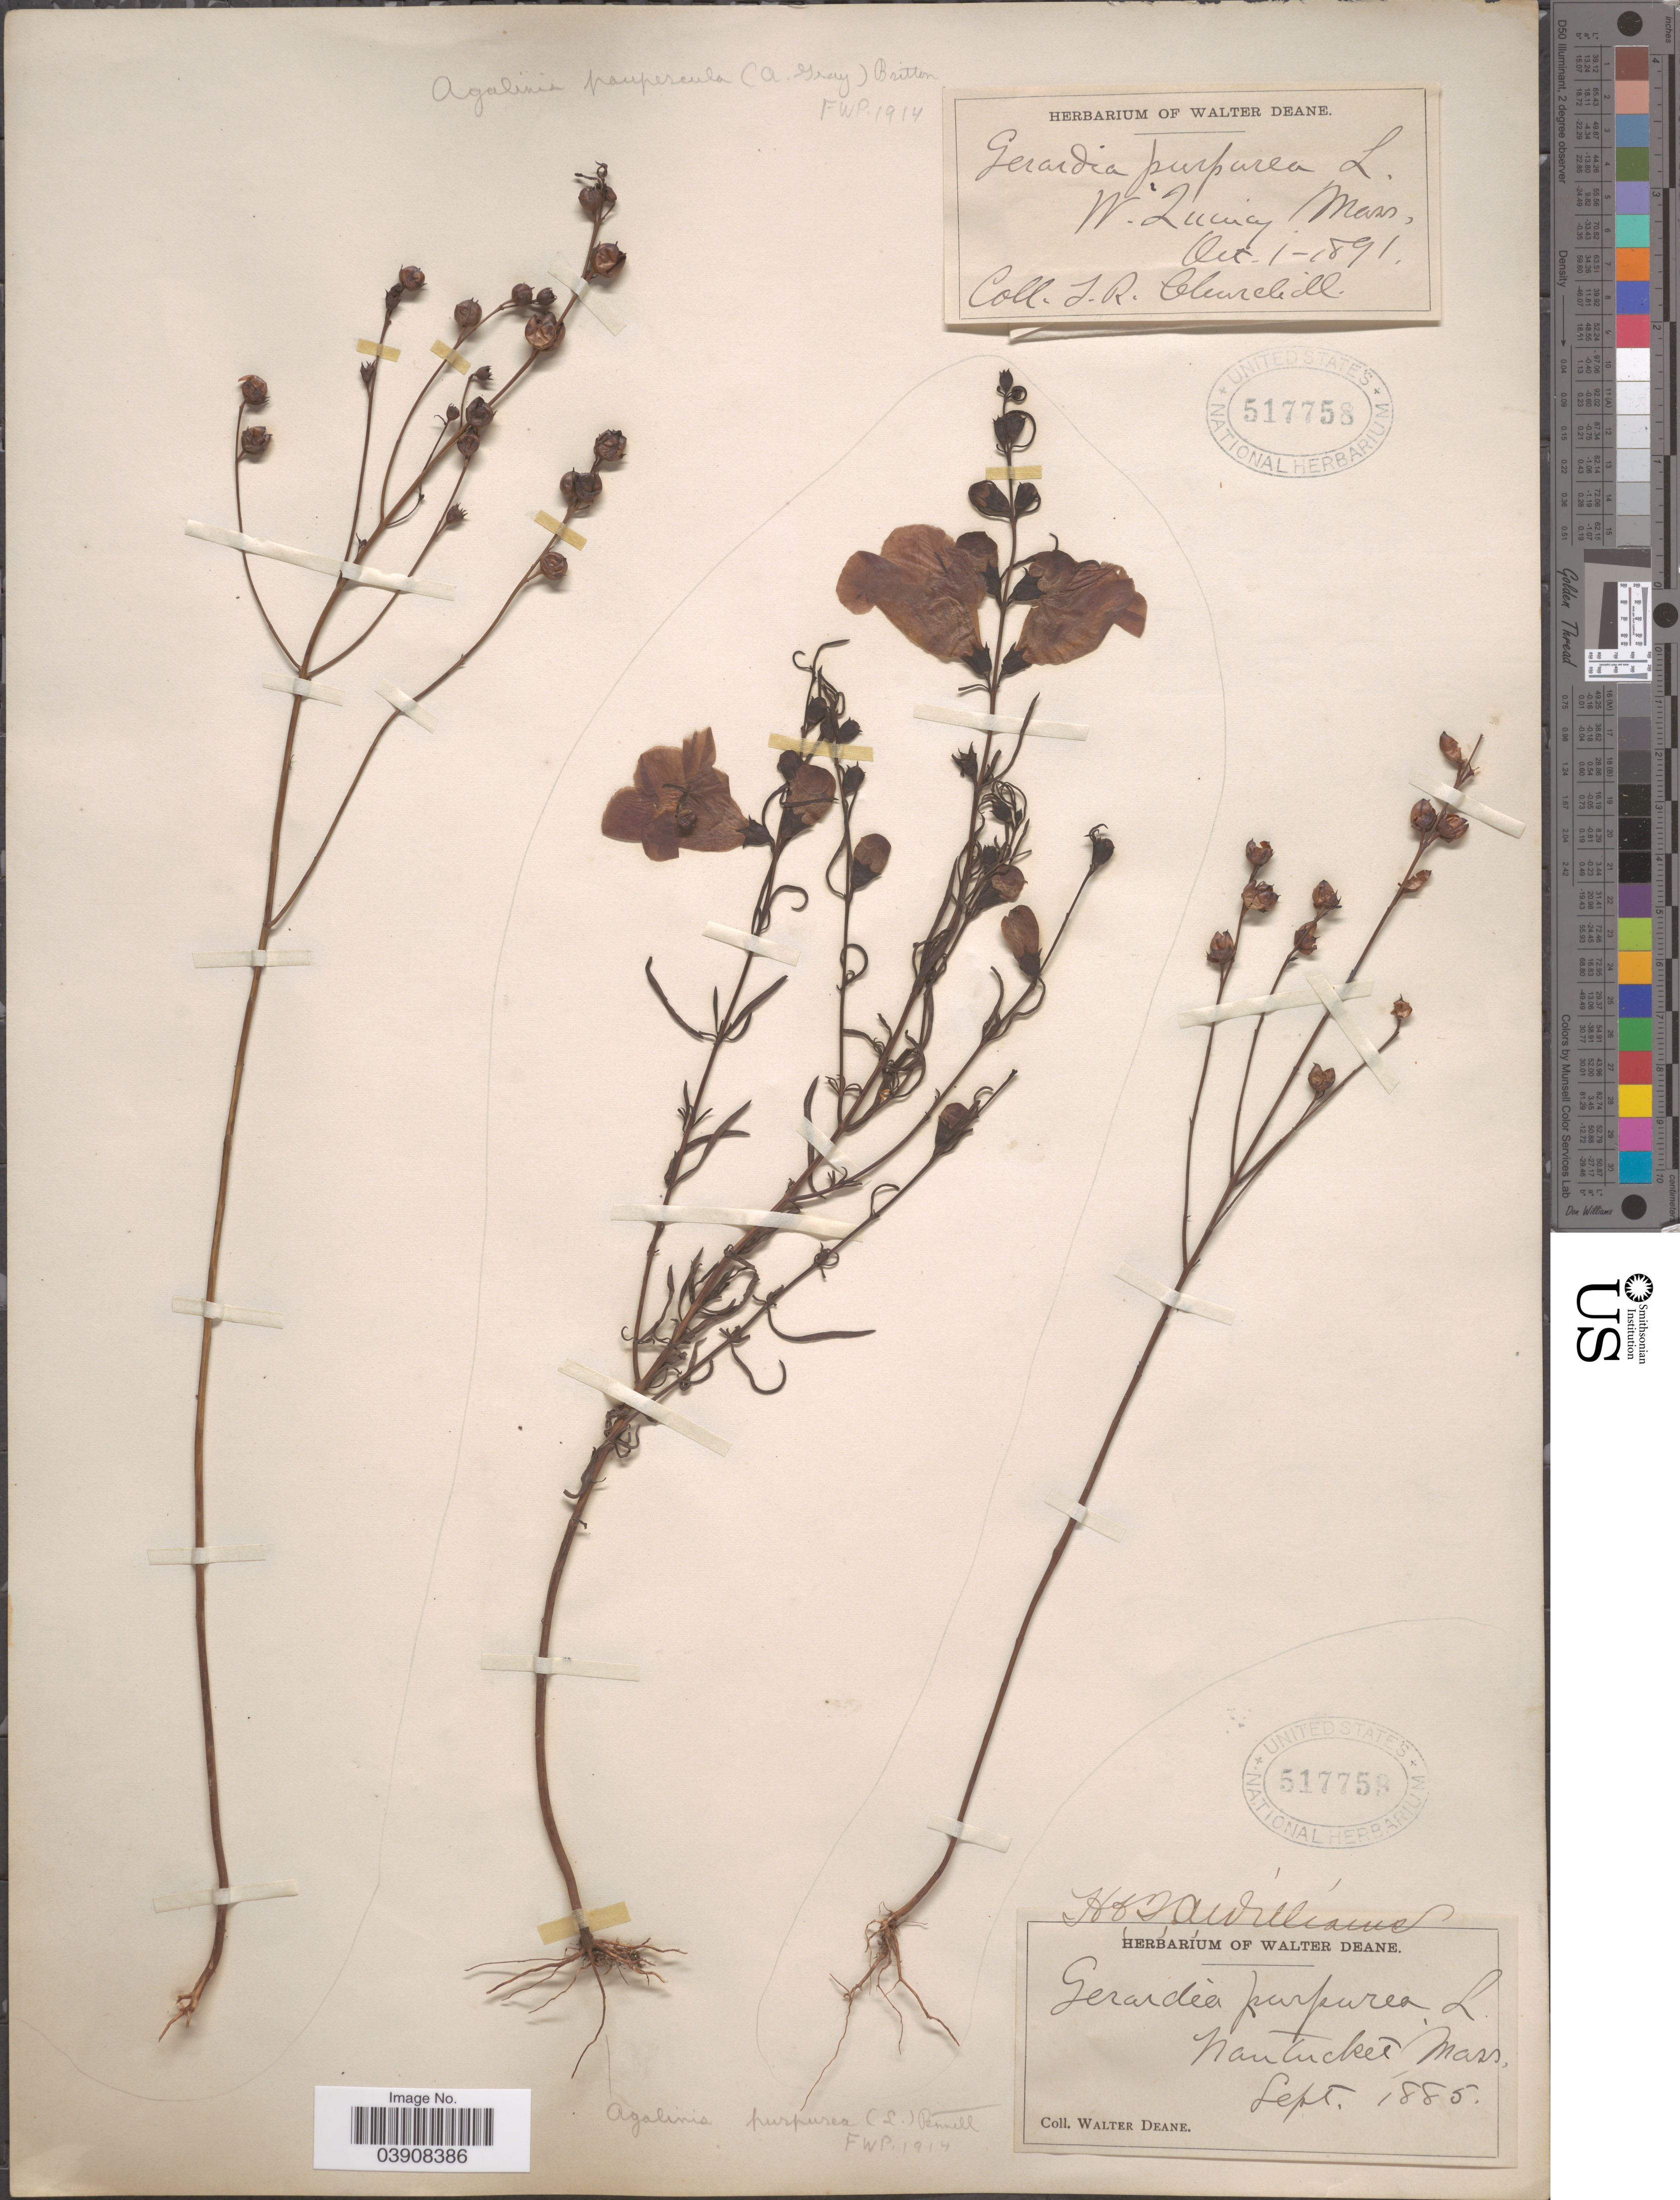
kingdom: Plantae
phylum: Tracheophyta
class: Magnoliopsida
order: Lamiales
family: Orobanchaceae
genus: Agalinis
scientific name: Agalinis purpurea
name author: (L.) Pennell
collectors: W. Deane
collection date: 1885-09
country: United States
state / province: Massachusetts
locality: Nantucket.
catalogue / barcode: US 517759-2